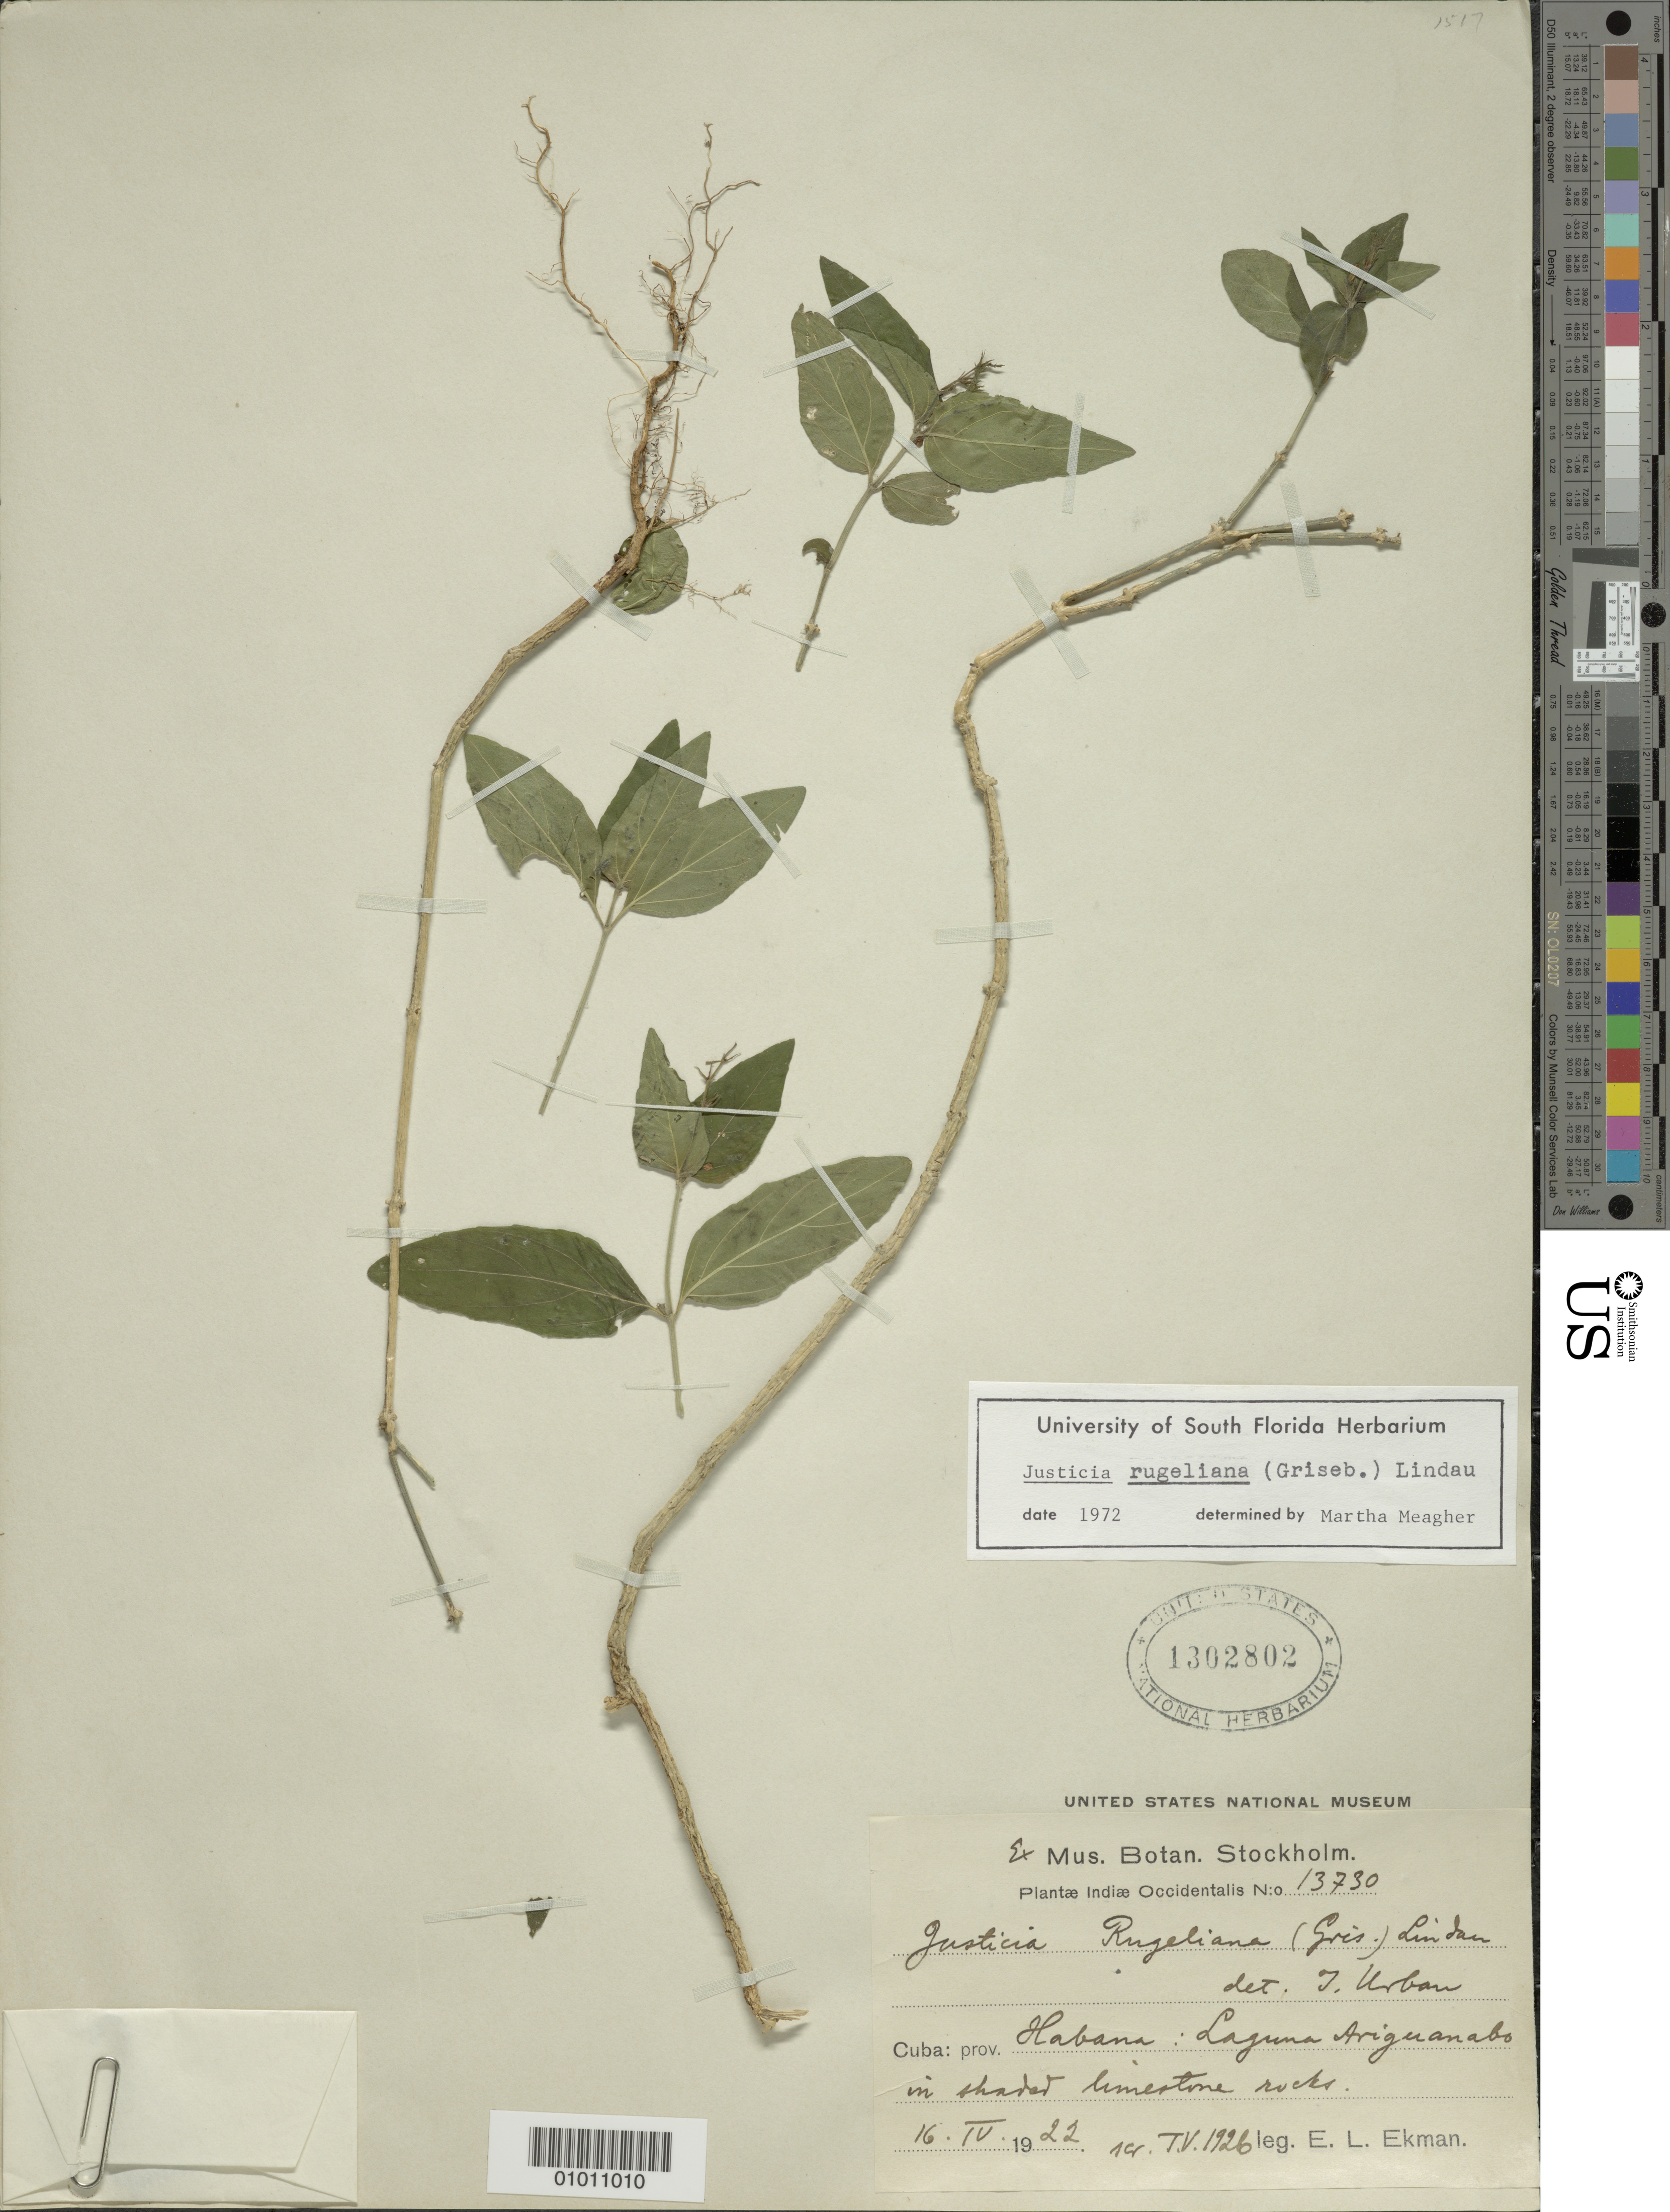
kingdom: Plantae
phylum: Tracheophyta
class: Magnoliopsida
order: Lamiales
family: Acanthaceae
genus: Justicia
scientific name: Justicia rugeliana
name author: (Griseb.) Lindau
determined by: Meagher, M.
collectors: E. L. Ekman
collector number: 13730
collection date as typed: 16 Apr 1922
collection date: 1922-04-16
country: Cuba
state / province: La Habana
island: Cuba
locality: Laguna Ariguanabo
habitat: Shaded limestone rocks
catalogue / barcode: US 1302802